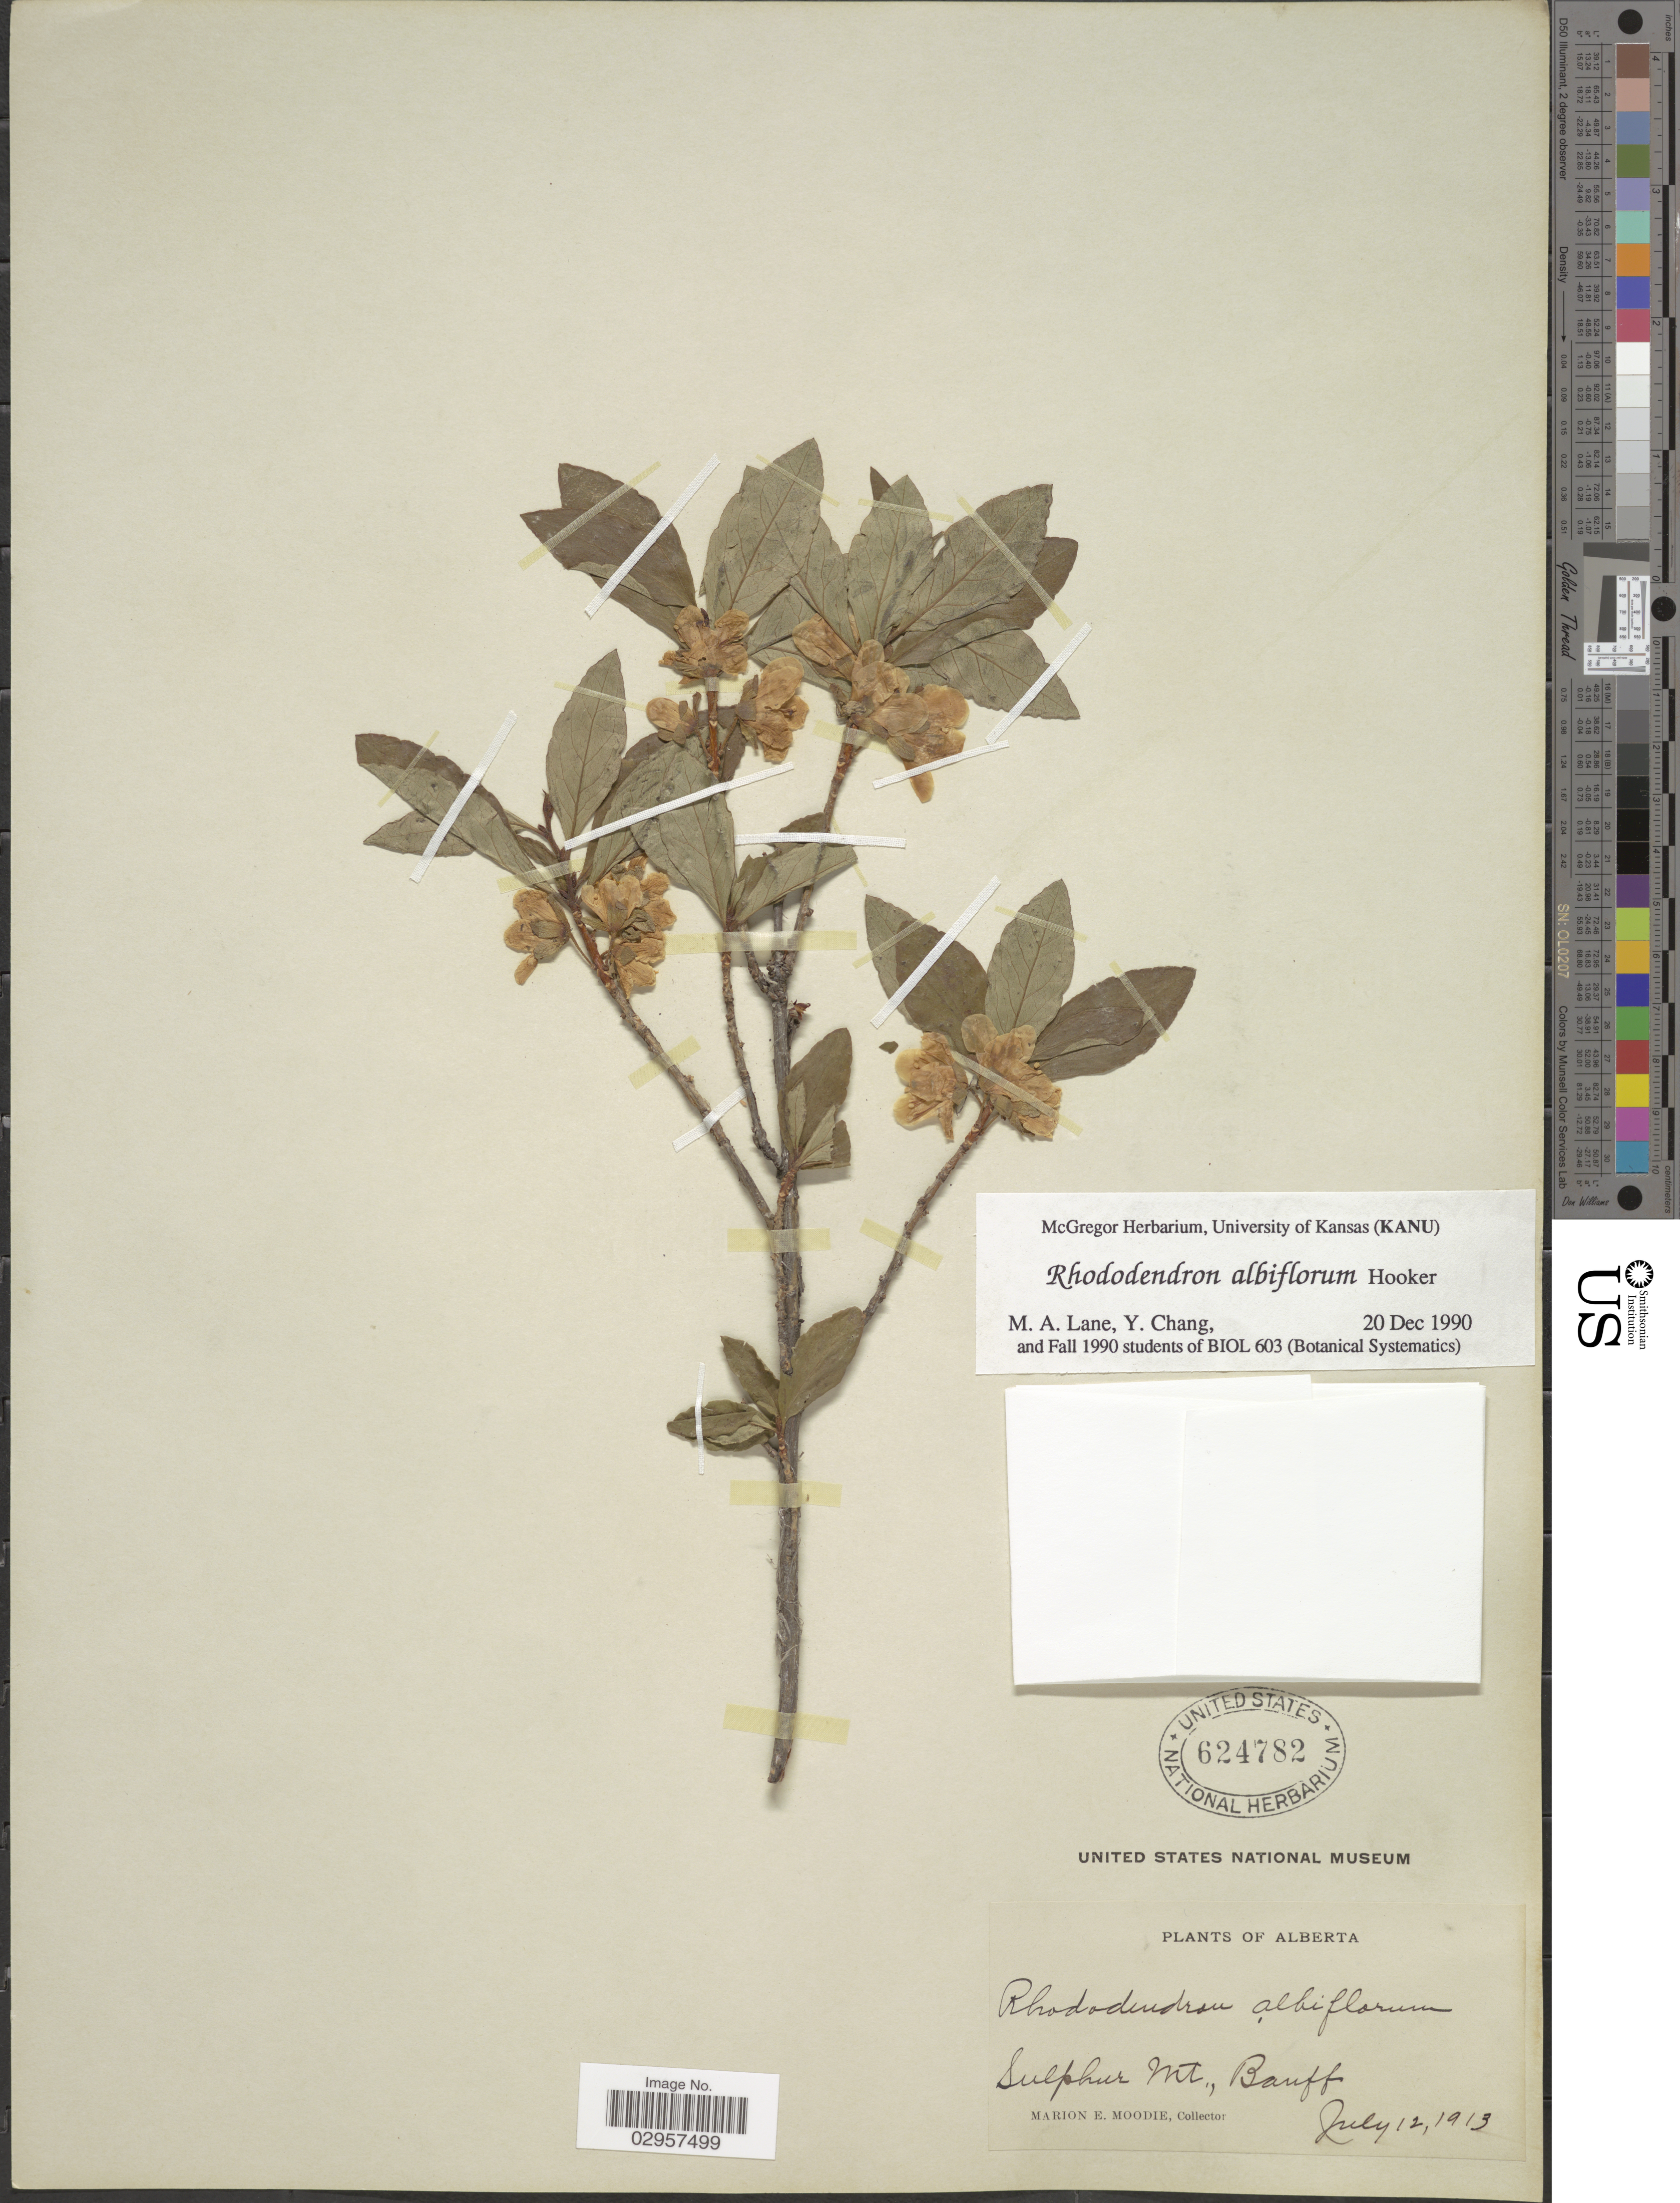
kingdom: Plantae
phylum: Tracheophyta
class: Magnoliopsida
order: Ericales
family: Ericaceae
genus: Rhododendron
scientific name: Rhododendron albiflorum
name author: Hook.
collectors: M. E. Moodie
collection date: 1913-07-12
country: Canada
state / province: Alberta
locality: Sulphur Mt., Banff.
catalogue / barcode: US 624782